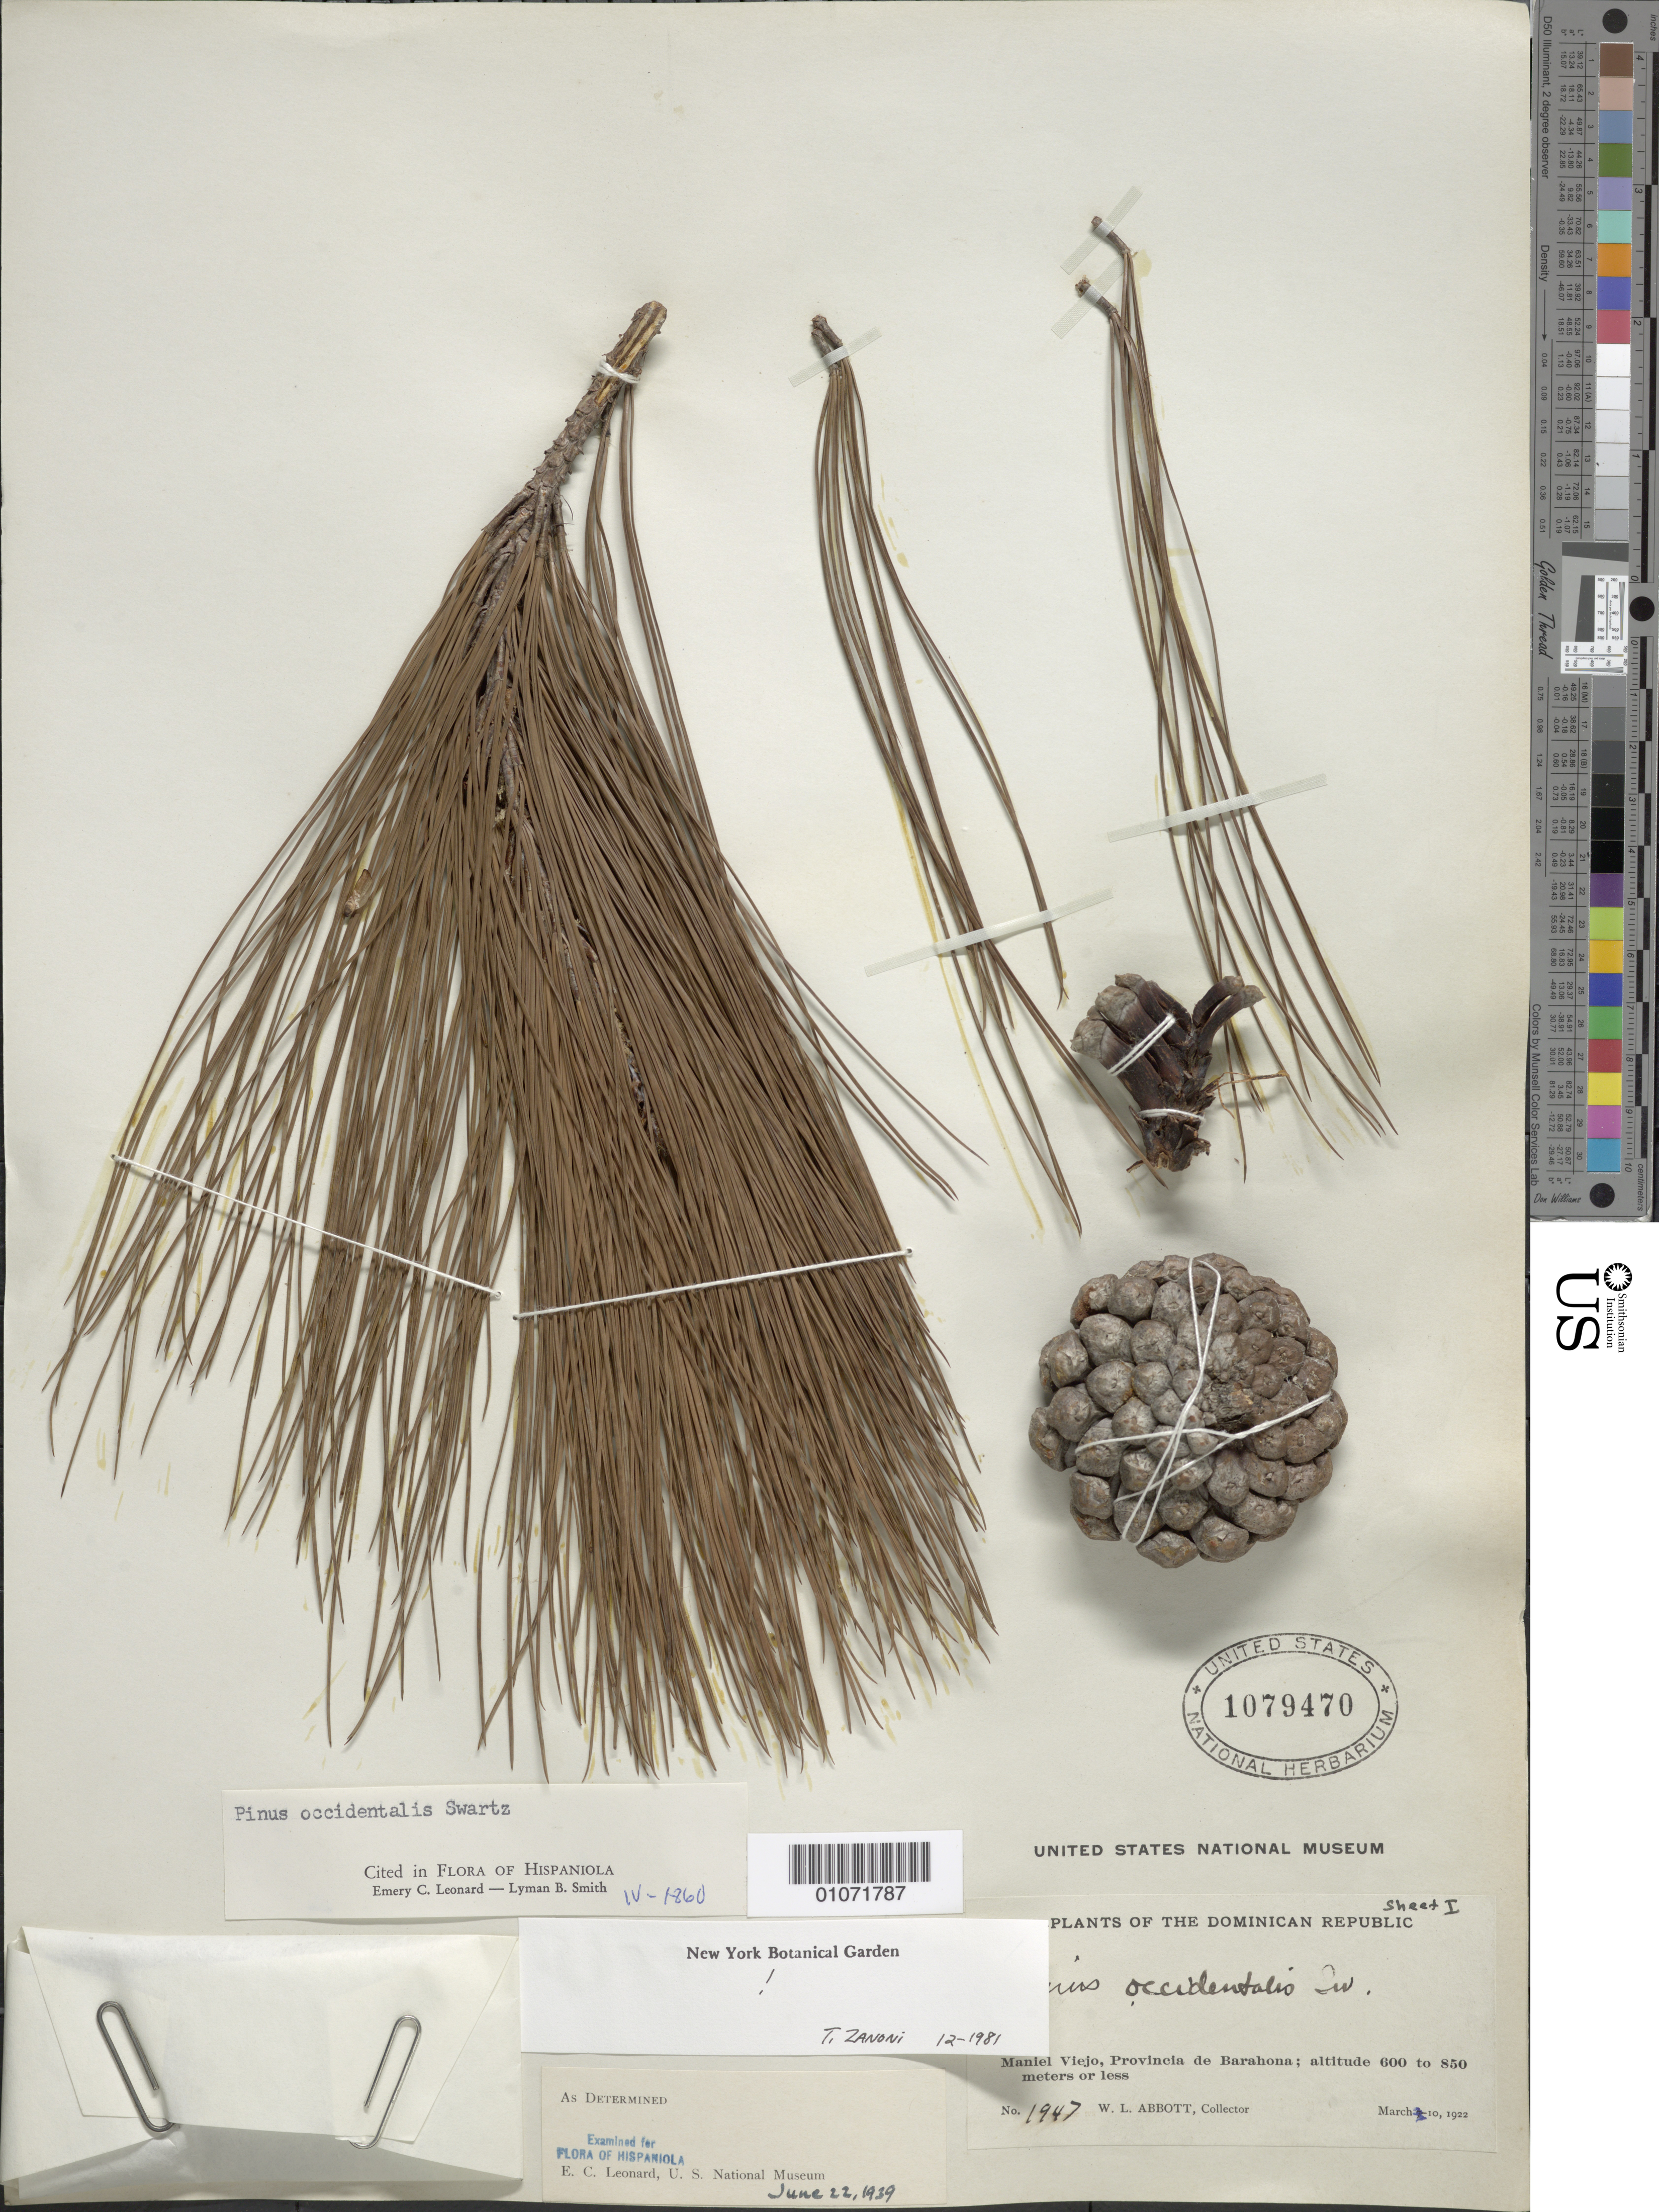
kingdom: Plantae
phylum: Tracheophyta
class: Pinopsida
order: Pinales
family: Pinaceae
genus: Pinus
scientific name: Pinus occidentalis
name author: Sw.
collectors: W. L. Abbott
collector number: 1947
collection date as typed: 10 Mar 1922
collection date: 1922-03-10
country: Dominican Republic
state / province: Barahona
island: Hispaniola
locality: Maniel Viejo, Provincia de Barahona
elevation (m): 600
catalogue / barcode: US 1079470